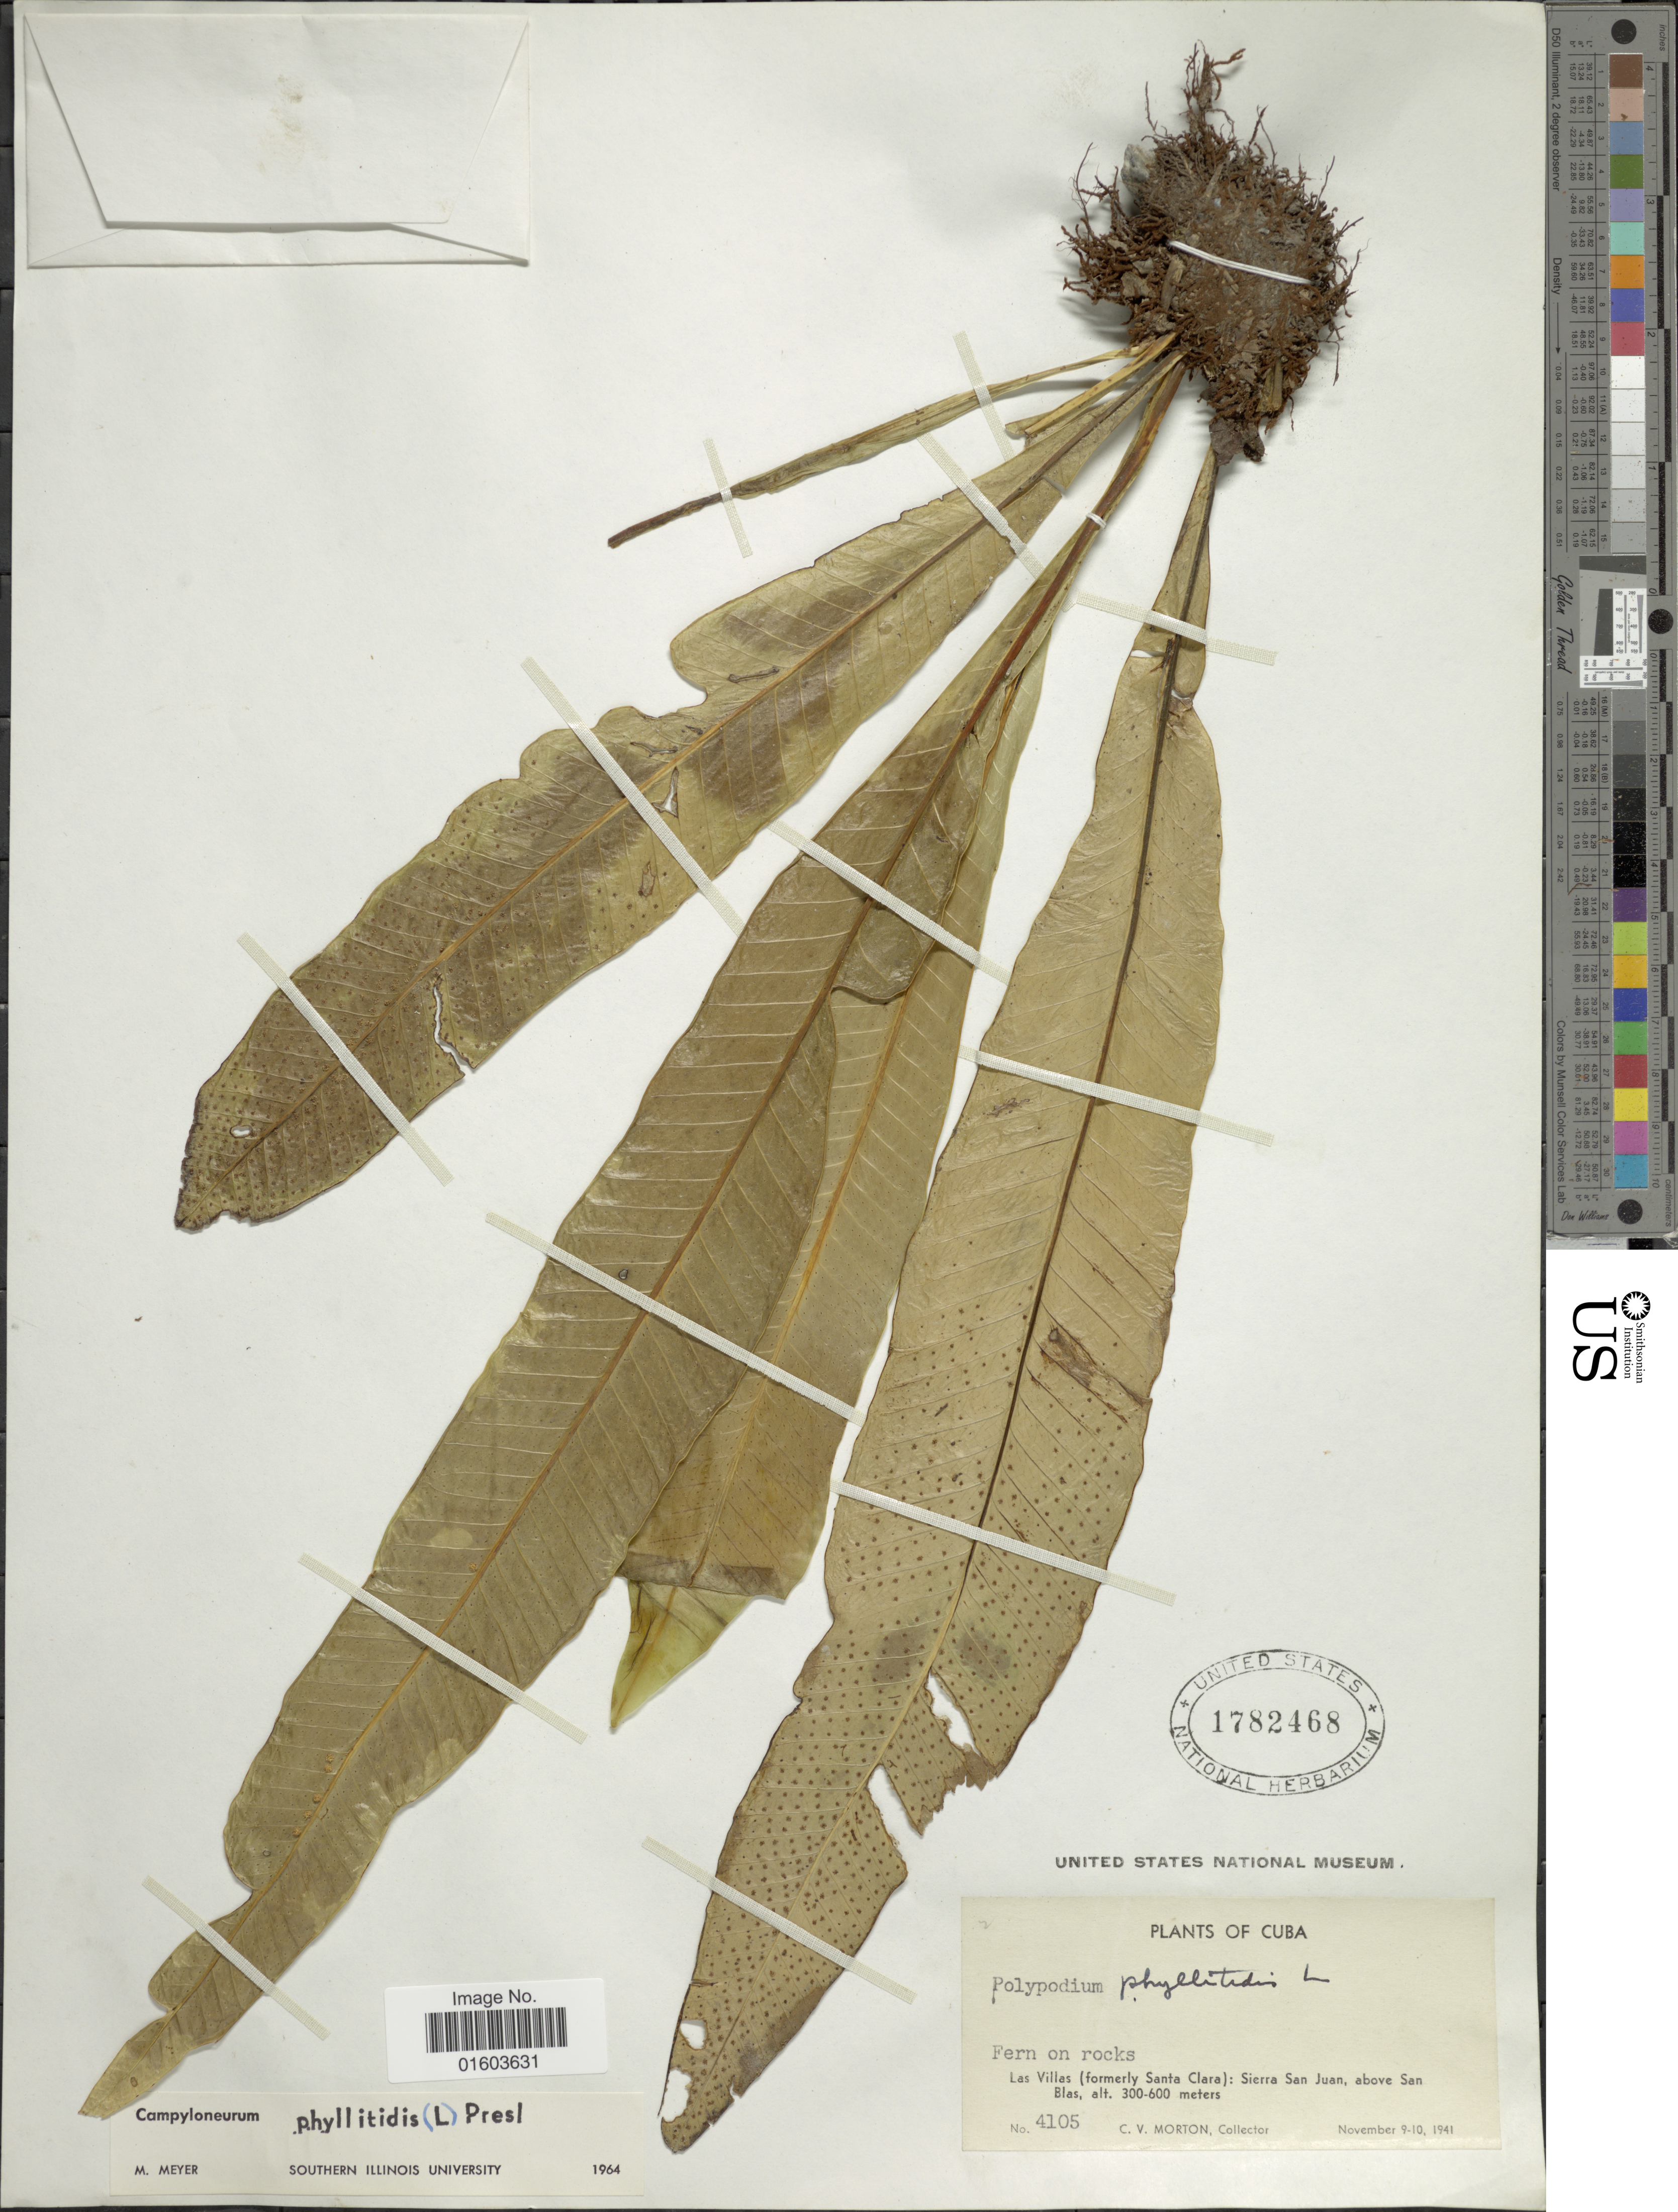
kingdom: Plantae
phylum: Tracheophyta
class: Polypodiopsida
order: Polypodiales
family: Polypodiaceae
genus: Campyloneurum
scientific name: Campyloneurum phyllitidis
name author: (L.) C. Presl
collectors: C. V. Morton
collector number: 4105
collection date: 1941-11-09/1941-11-10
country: Cuba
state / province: Las Villas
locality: Las Villas (formerly Santa Clara): Sierra San Juan, above San Blas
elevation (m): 300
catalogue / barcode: US 1782468